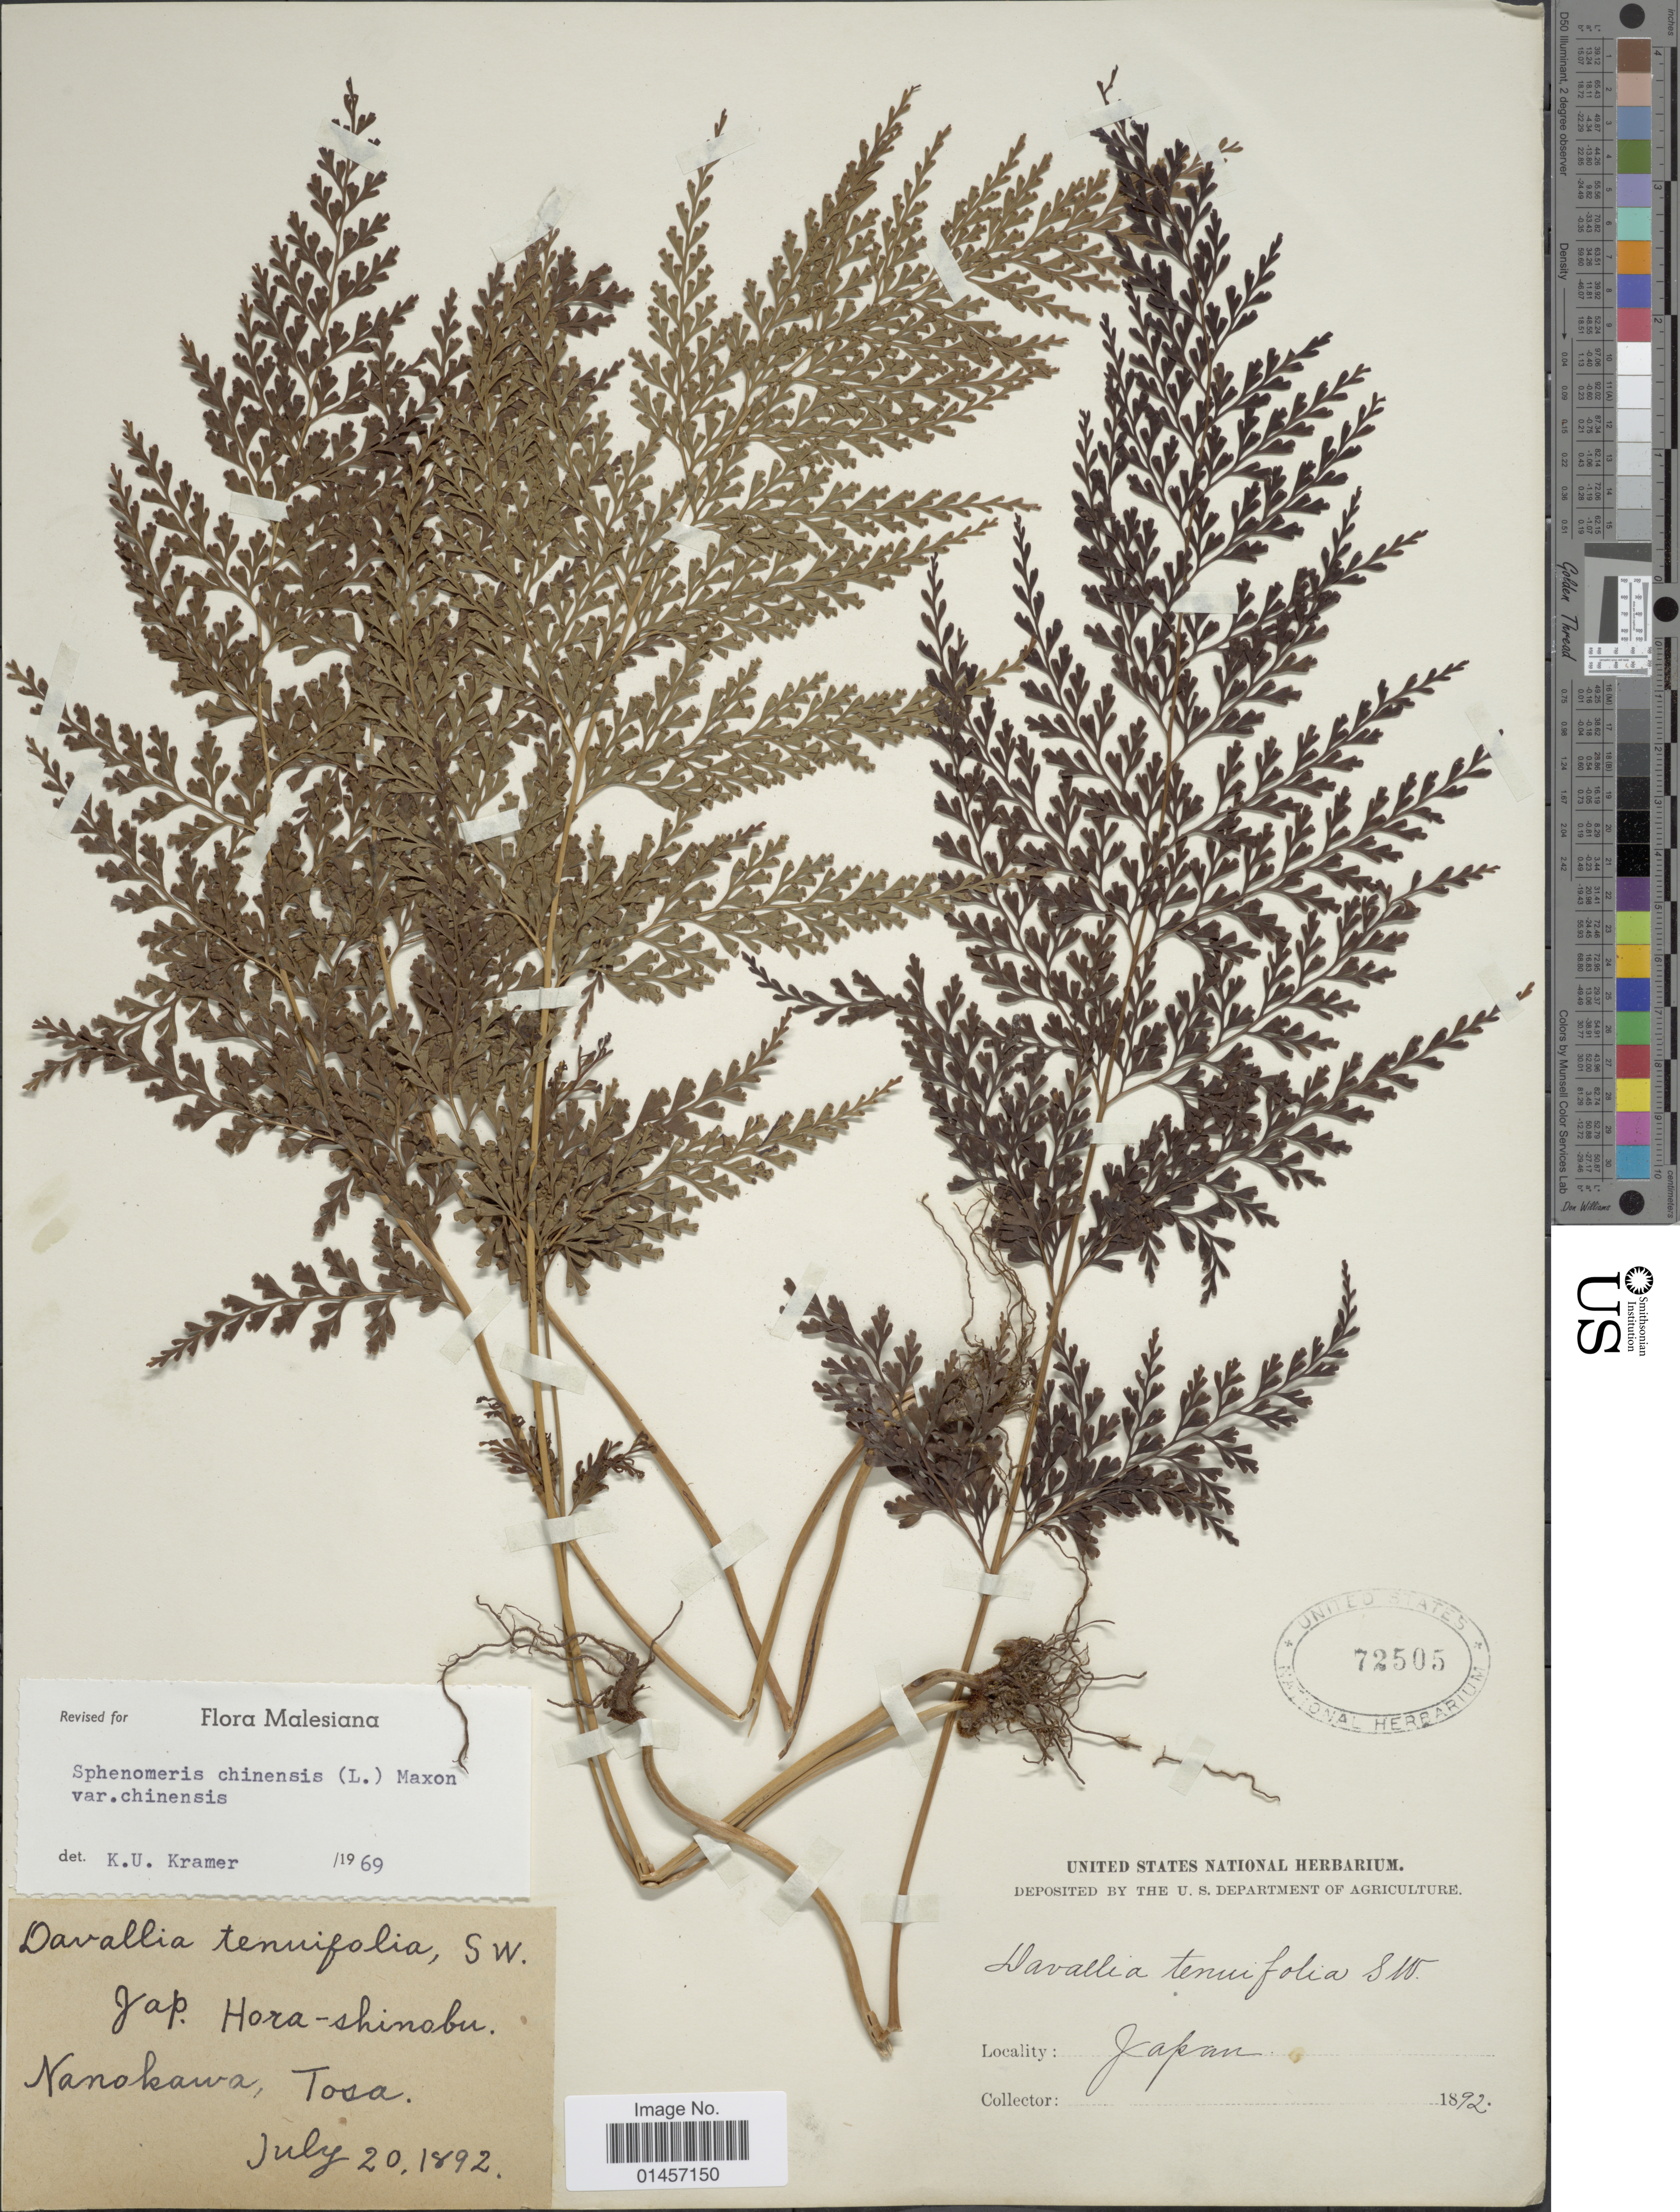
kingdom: Plantae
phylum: Tracheophyta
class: Polypodiopsida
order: Polypodiales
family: Lindsaeaceae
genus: Sphenomeris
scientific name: Sphenomeris chinensis var. chinensis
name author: (L.) Maxon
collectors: T. Nanokawa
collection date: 1892-07-20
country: Japan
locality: Hora-shinobu, Japan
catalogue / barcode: US 72505